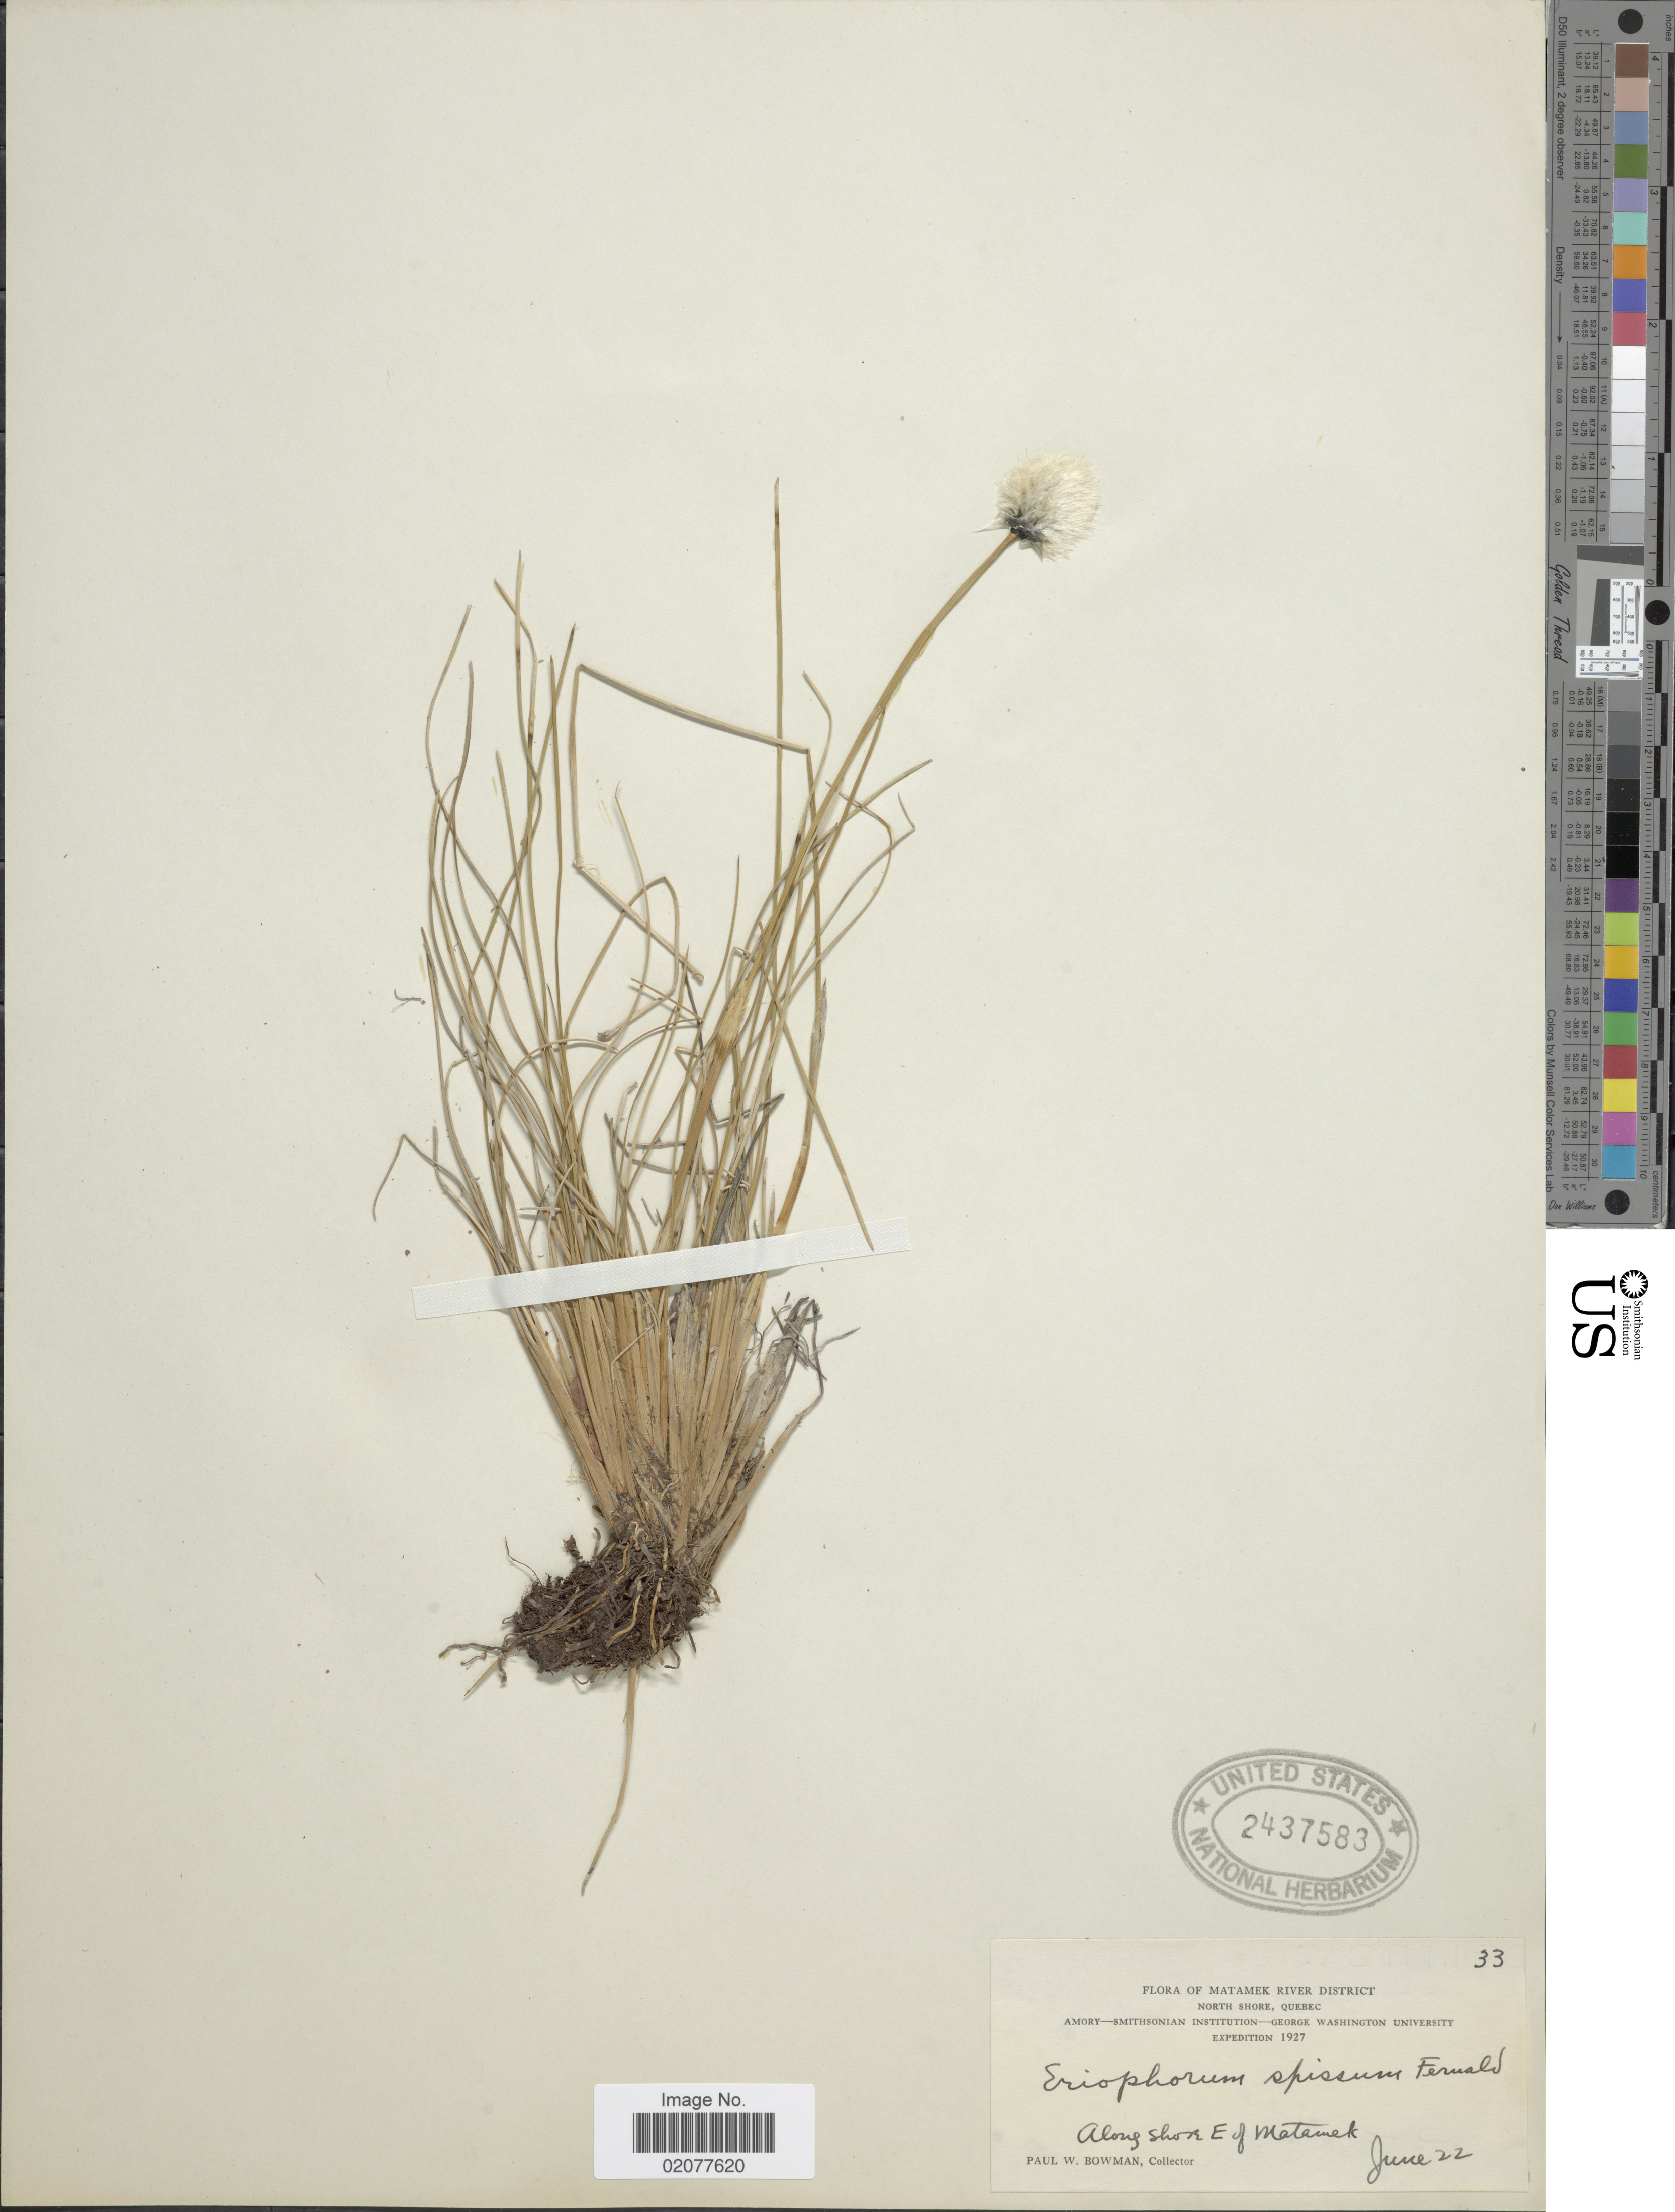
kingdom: Plantae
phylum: Tracheophyta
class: Liliopsida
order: Poales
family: Cyperaceae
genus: Eriophorum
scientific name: Eriophorum spissum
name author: Fernald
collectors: P. Bowman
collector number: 33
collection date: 1927-06-22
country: Canada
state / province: Quebec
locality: Matamek River District, along Shore E of Matamek.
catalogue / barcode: US 2437583